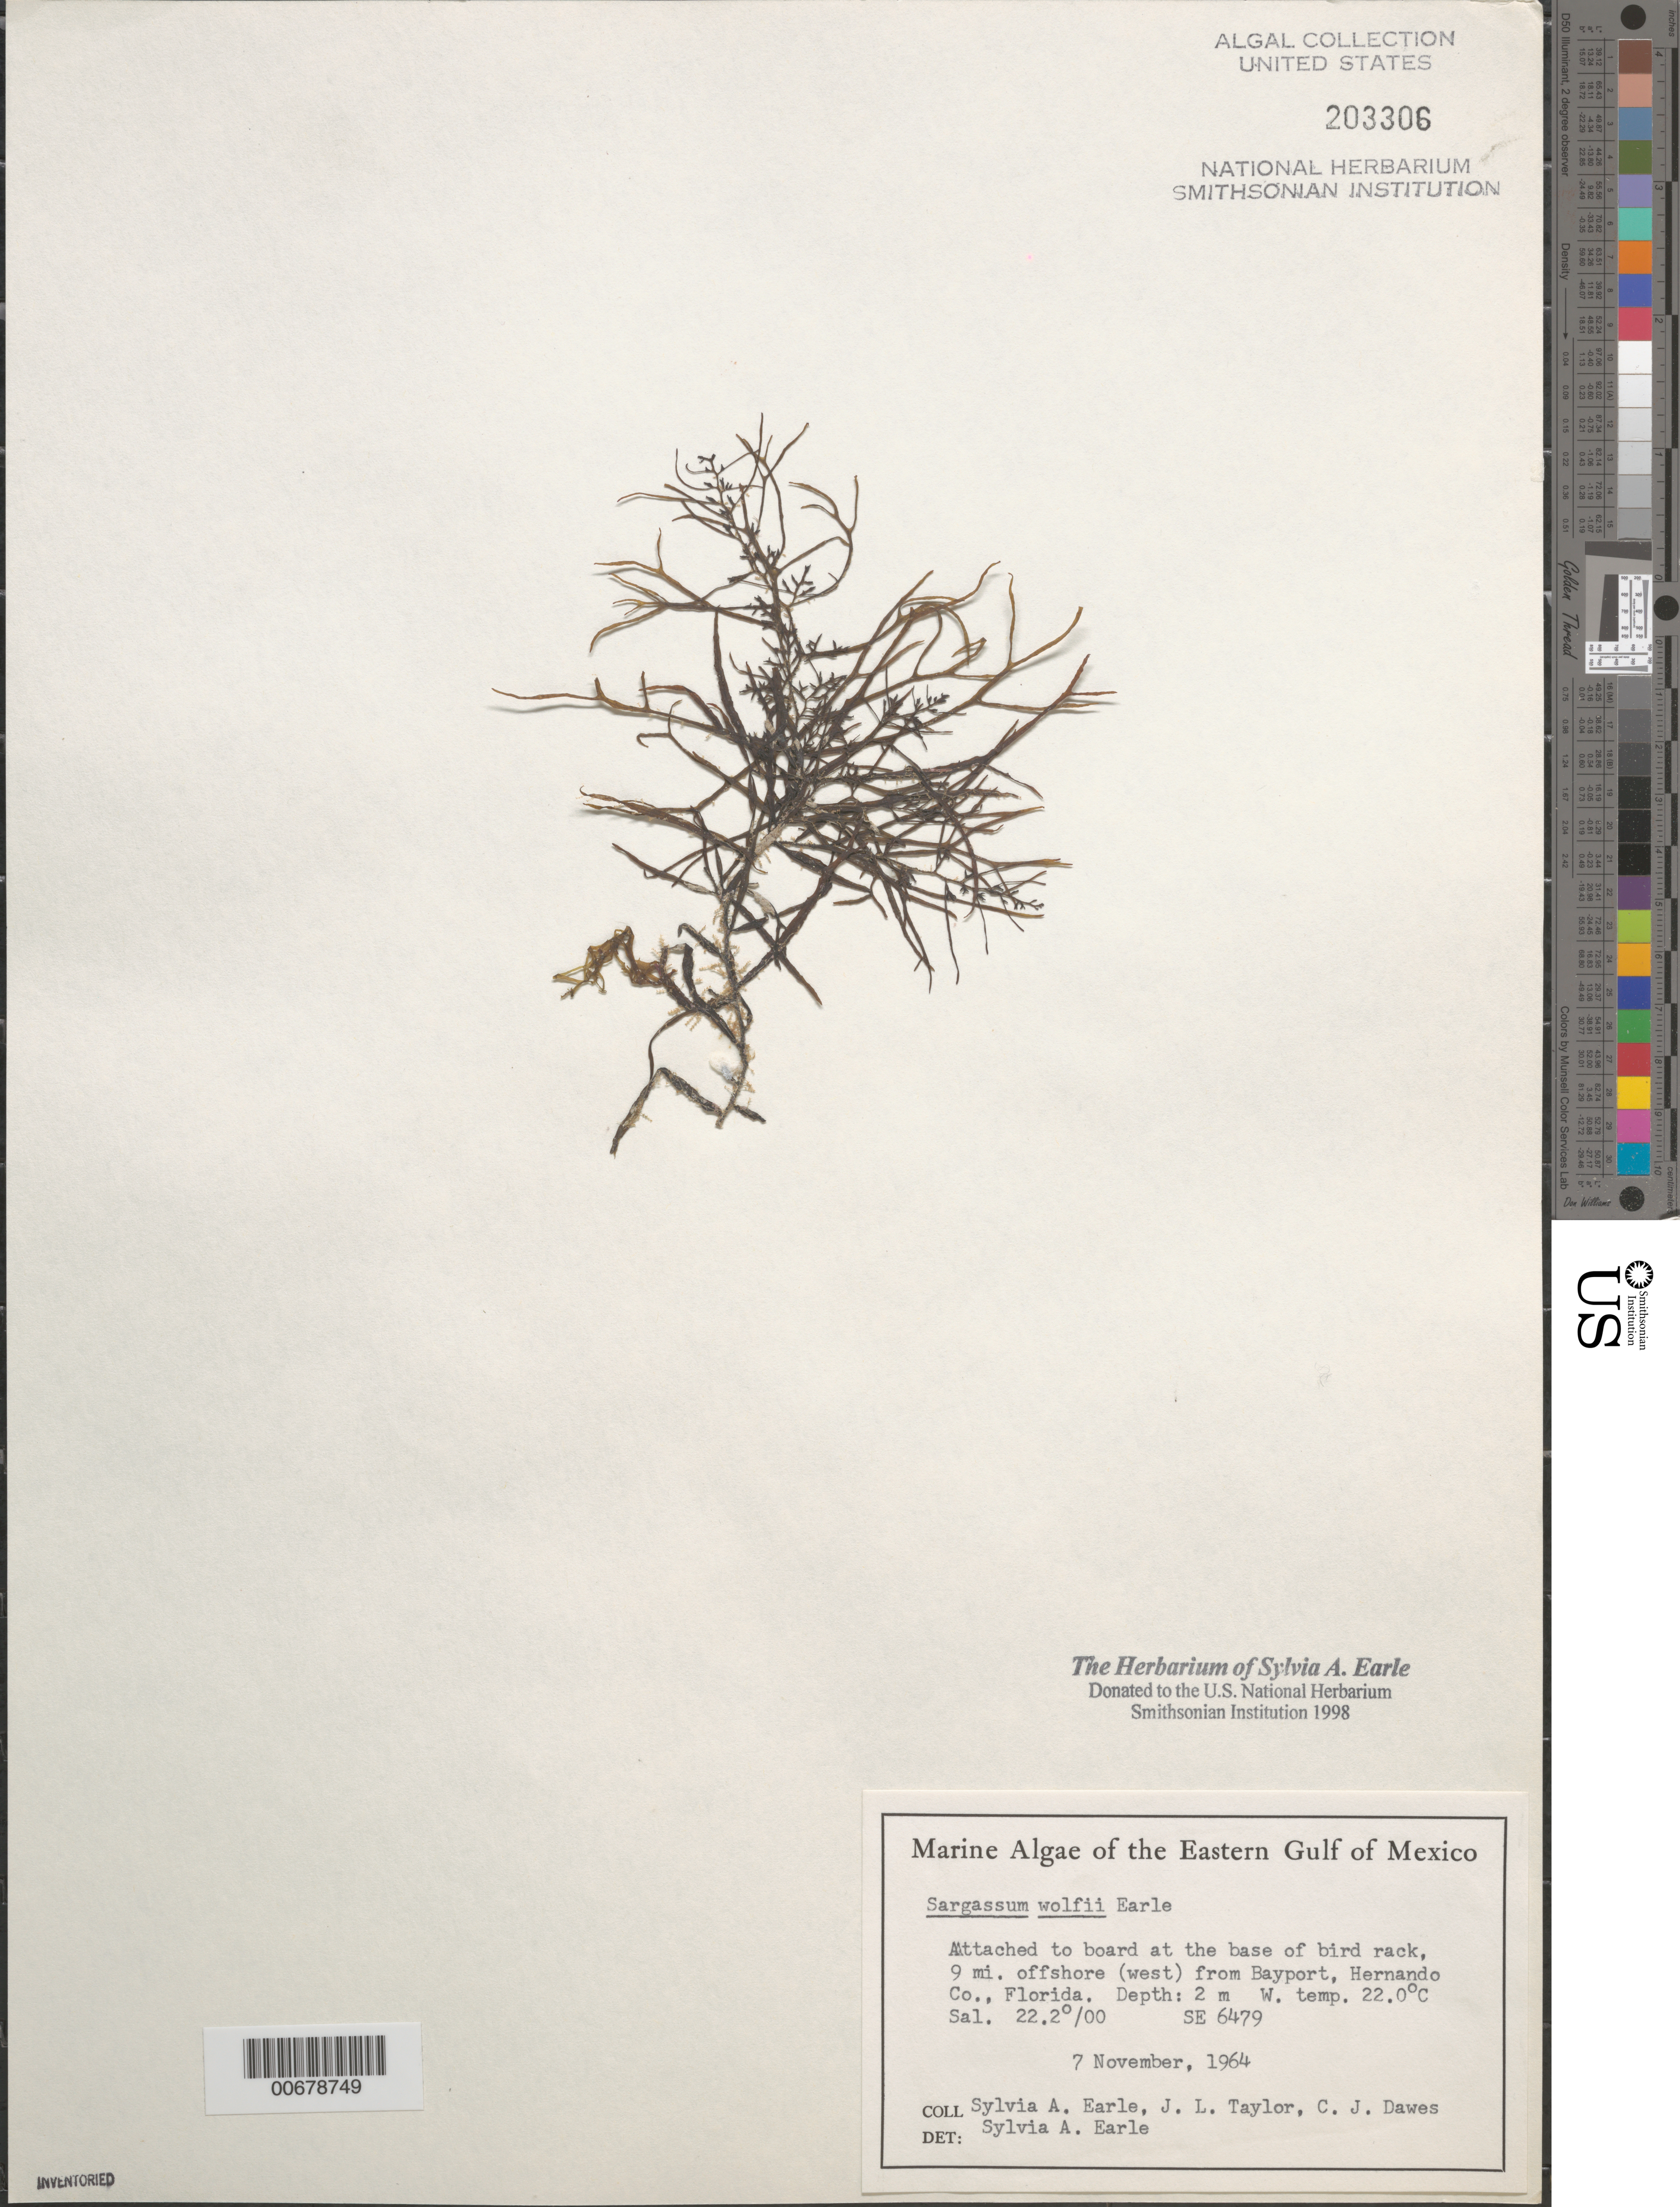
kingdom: Chromista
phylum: Ochrophyta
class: Phaeophyceae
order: Fucales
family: Sargassaceae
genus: Sargassum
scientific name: Sargassum wolfii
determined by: Earle, S. A.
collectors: S. A. Earle, J. L. Taylor & C. Dawes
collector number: SE 6479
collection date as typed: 07 Nov 1964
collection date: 1964-11-07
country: United States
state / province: Florida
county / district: Hernando County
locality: Near bird rack 9 miles off (west of) Bayport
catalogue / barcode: US 203306